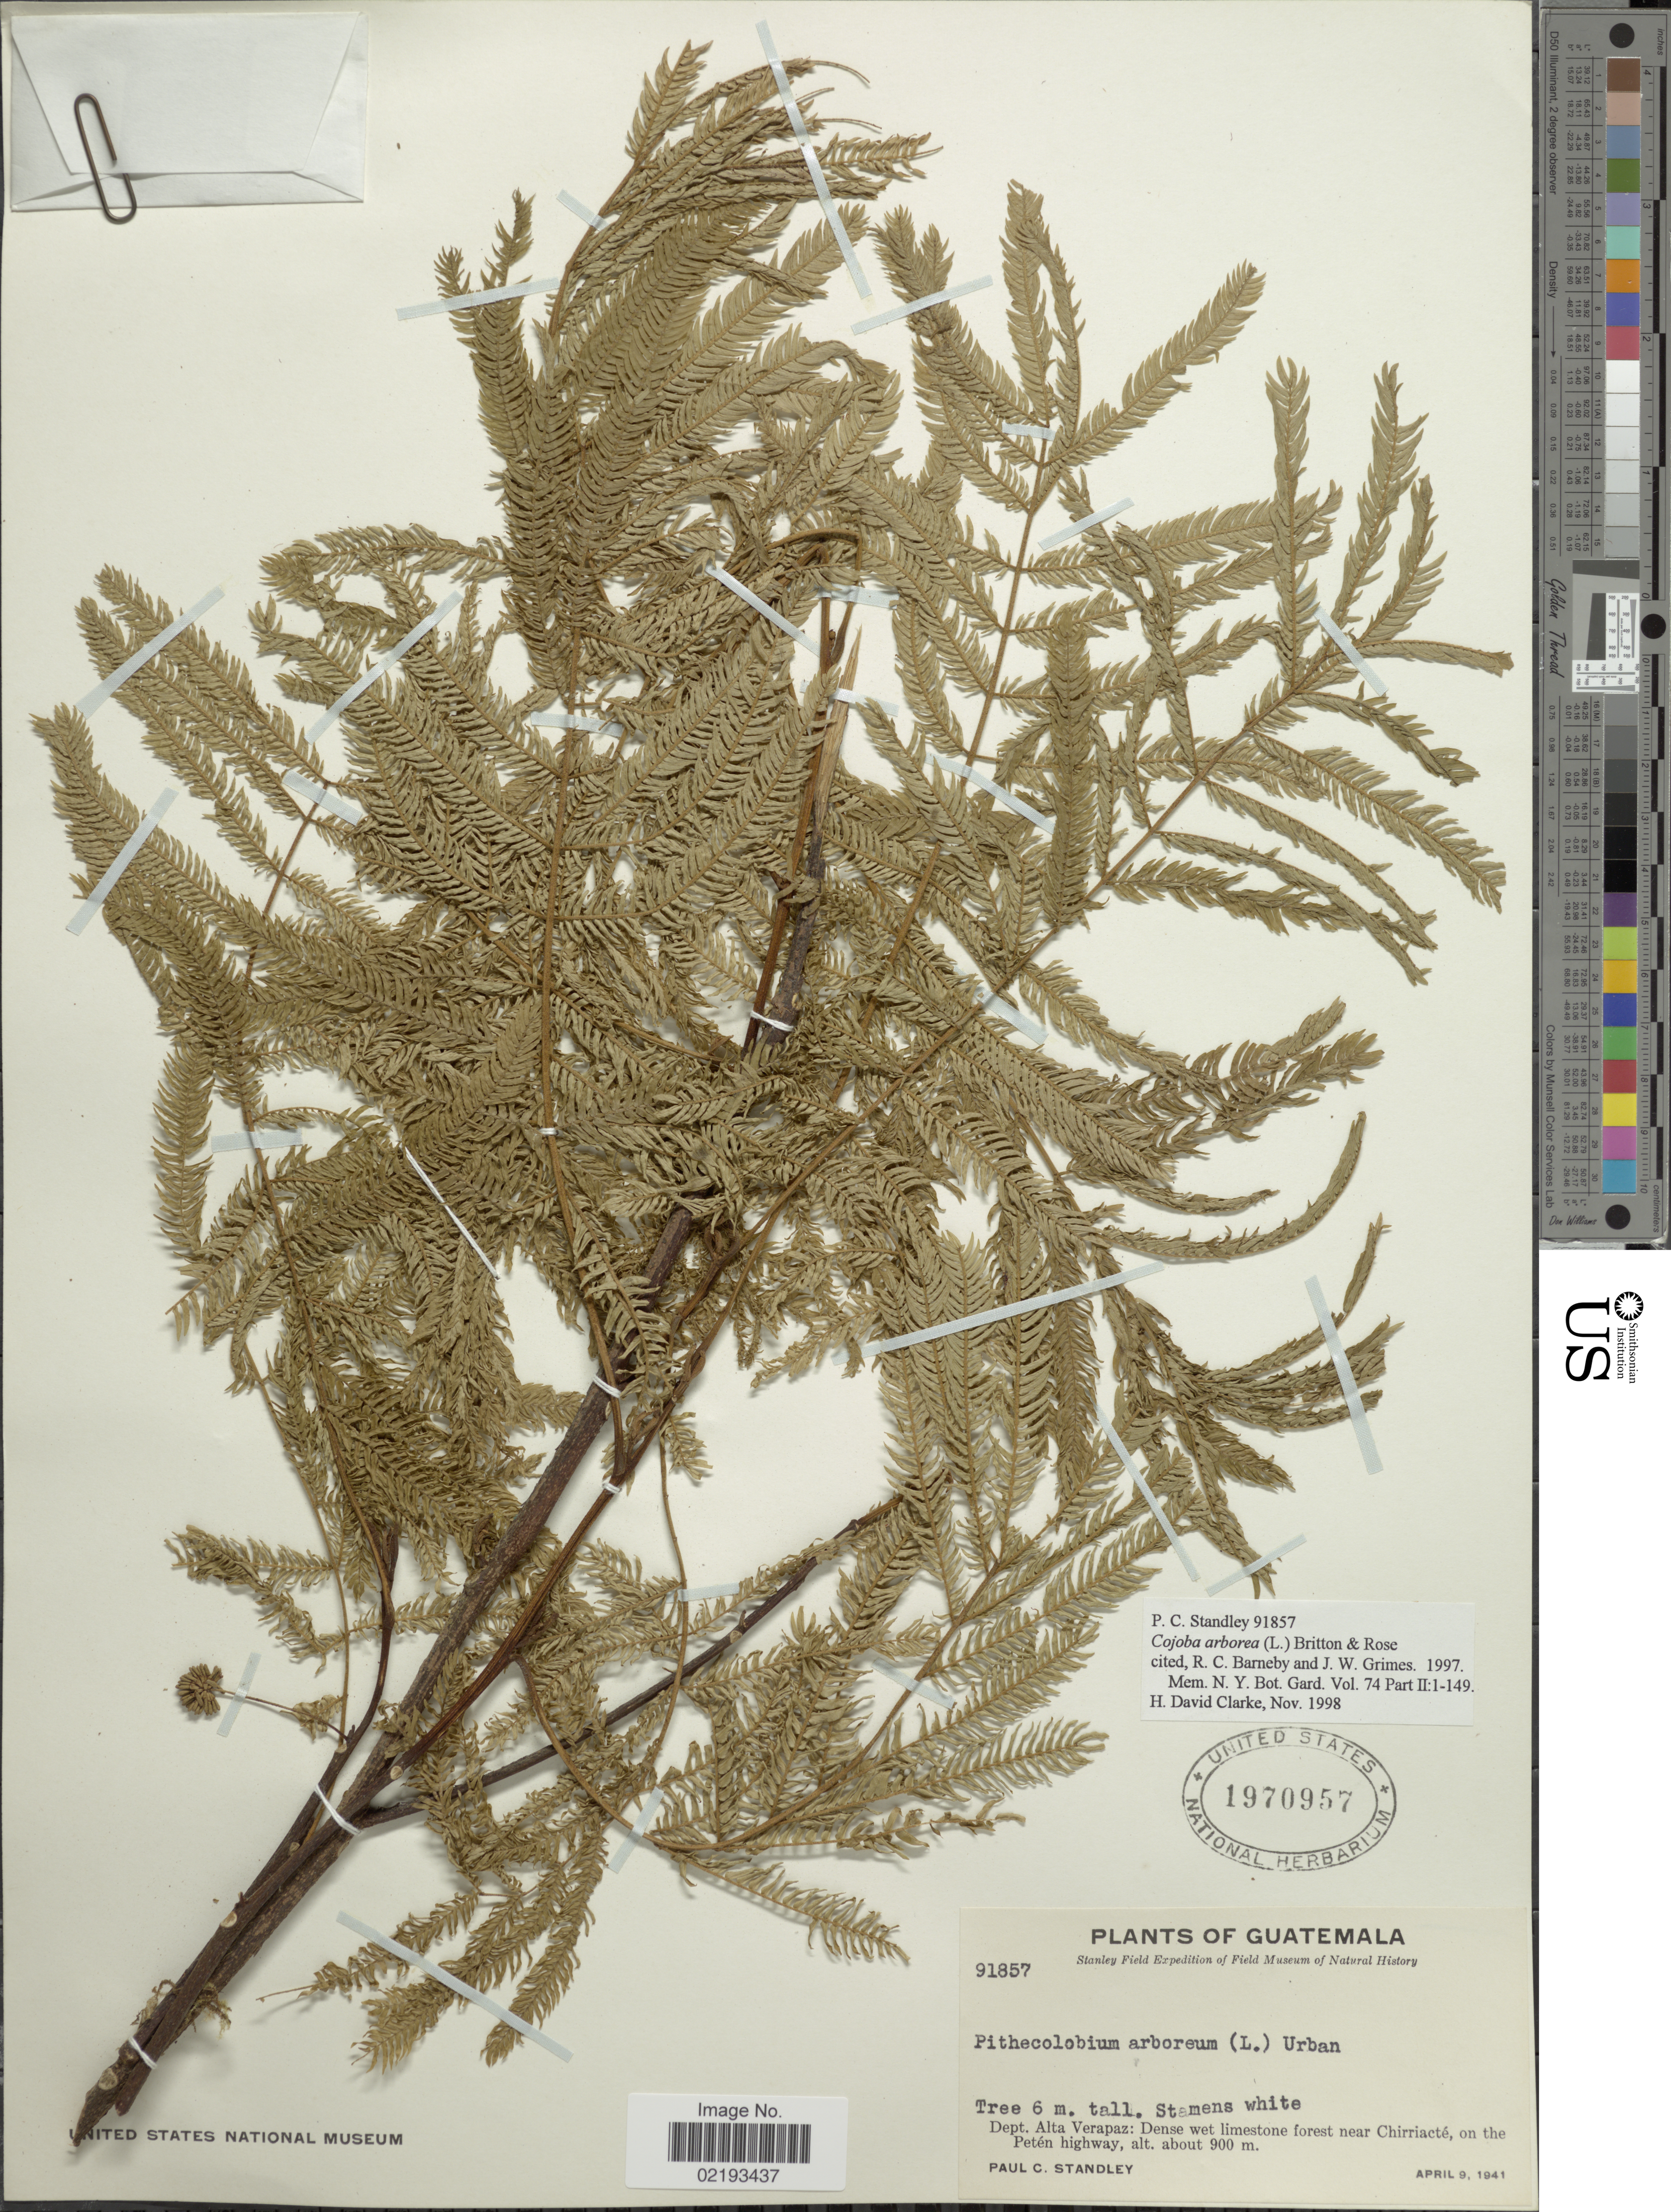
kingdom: Plantae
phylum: Tracheophyta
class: Magnoliopsida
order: Fabales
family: Fabaceae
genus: Cojoba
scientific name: Cojoba arborea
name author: (L.) Britton & Rose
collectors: P. C. Standley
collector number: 91857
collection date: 1941-04-09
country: Guatemala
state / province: Alta Verapaz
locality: Dept. Alta Verapaz: Dense wet limestone forest near Chirriacté, on the Petén highway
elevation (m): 900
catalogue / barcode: US 1970957